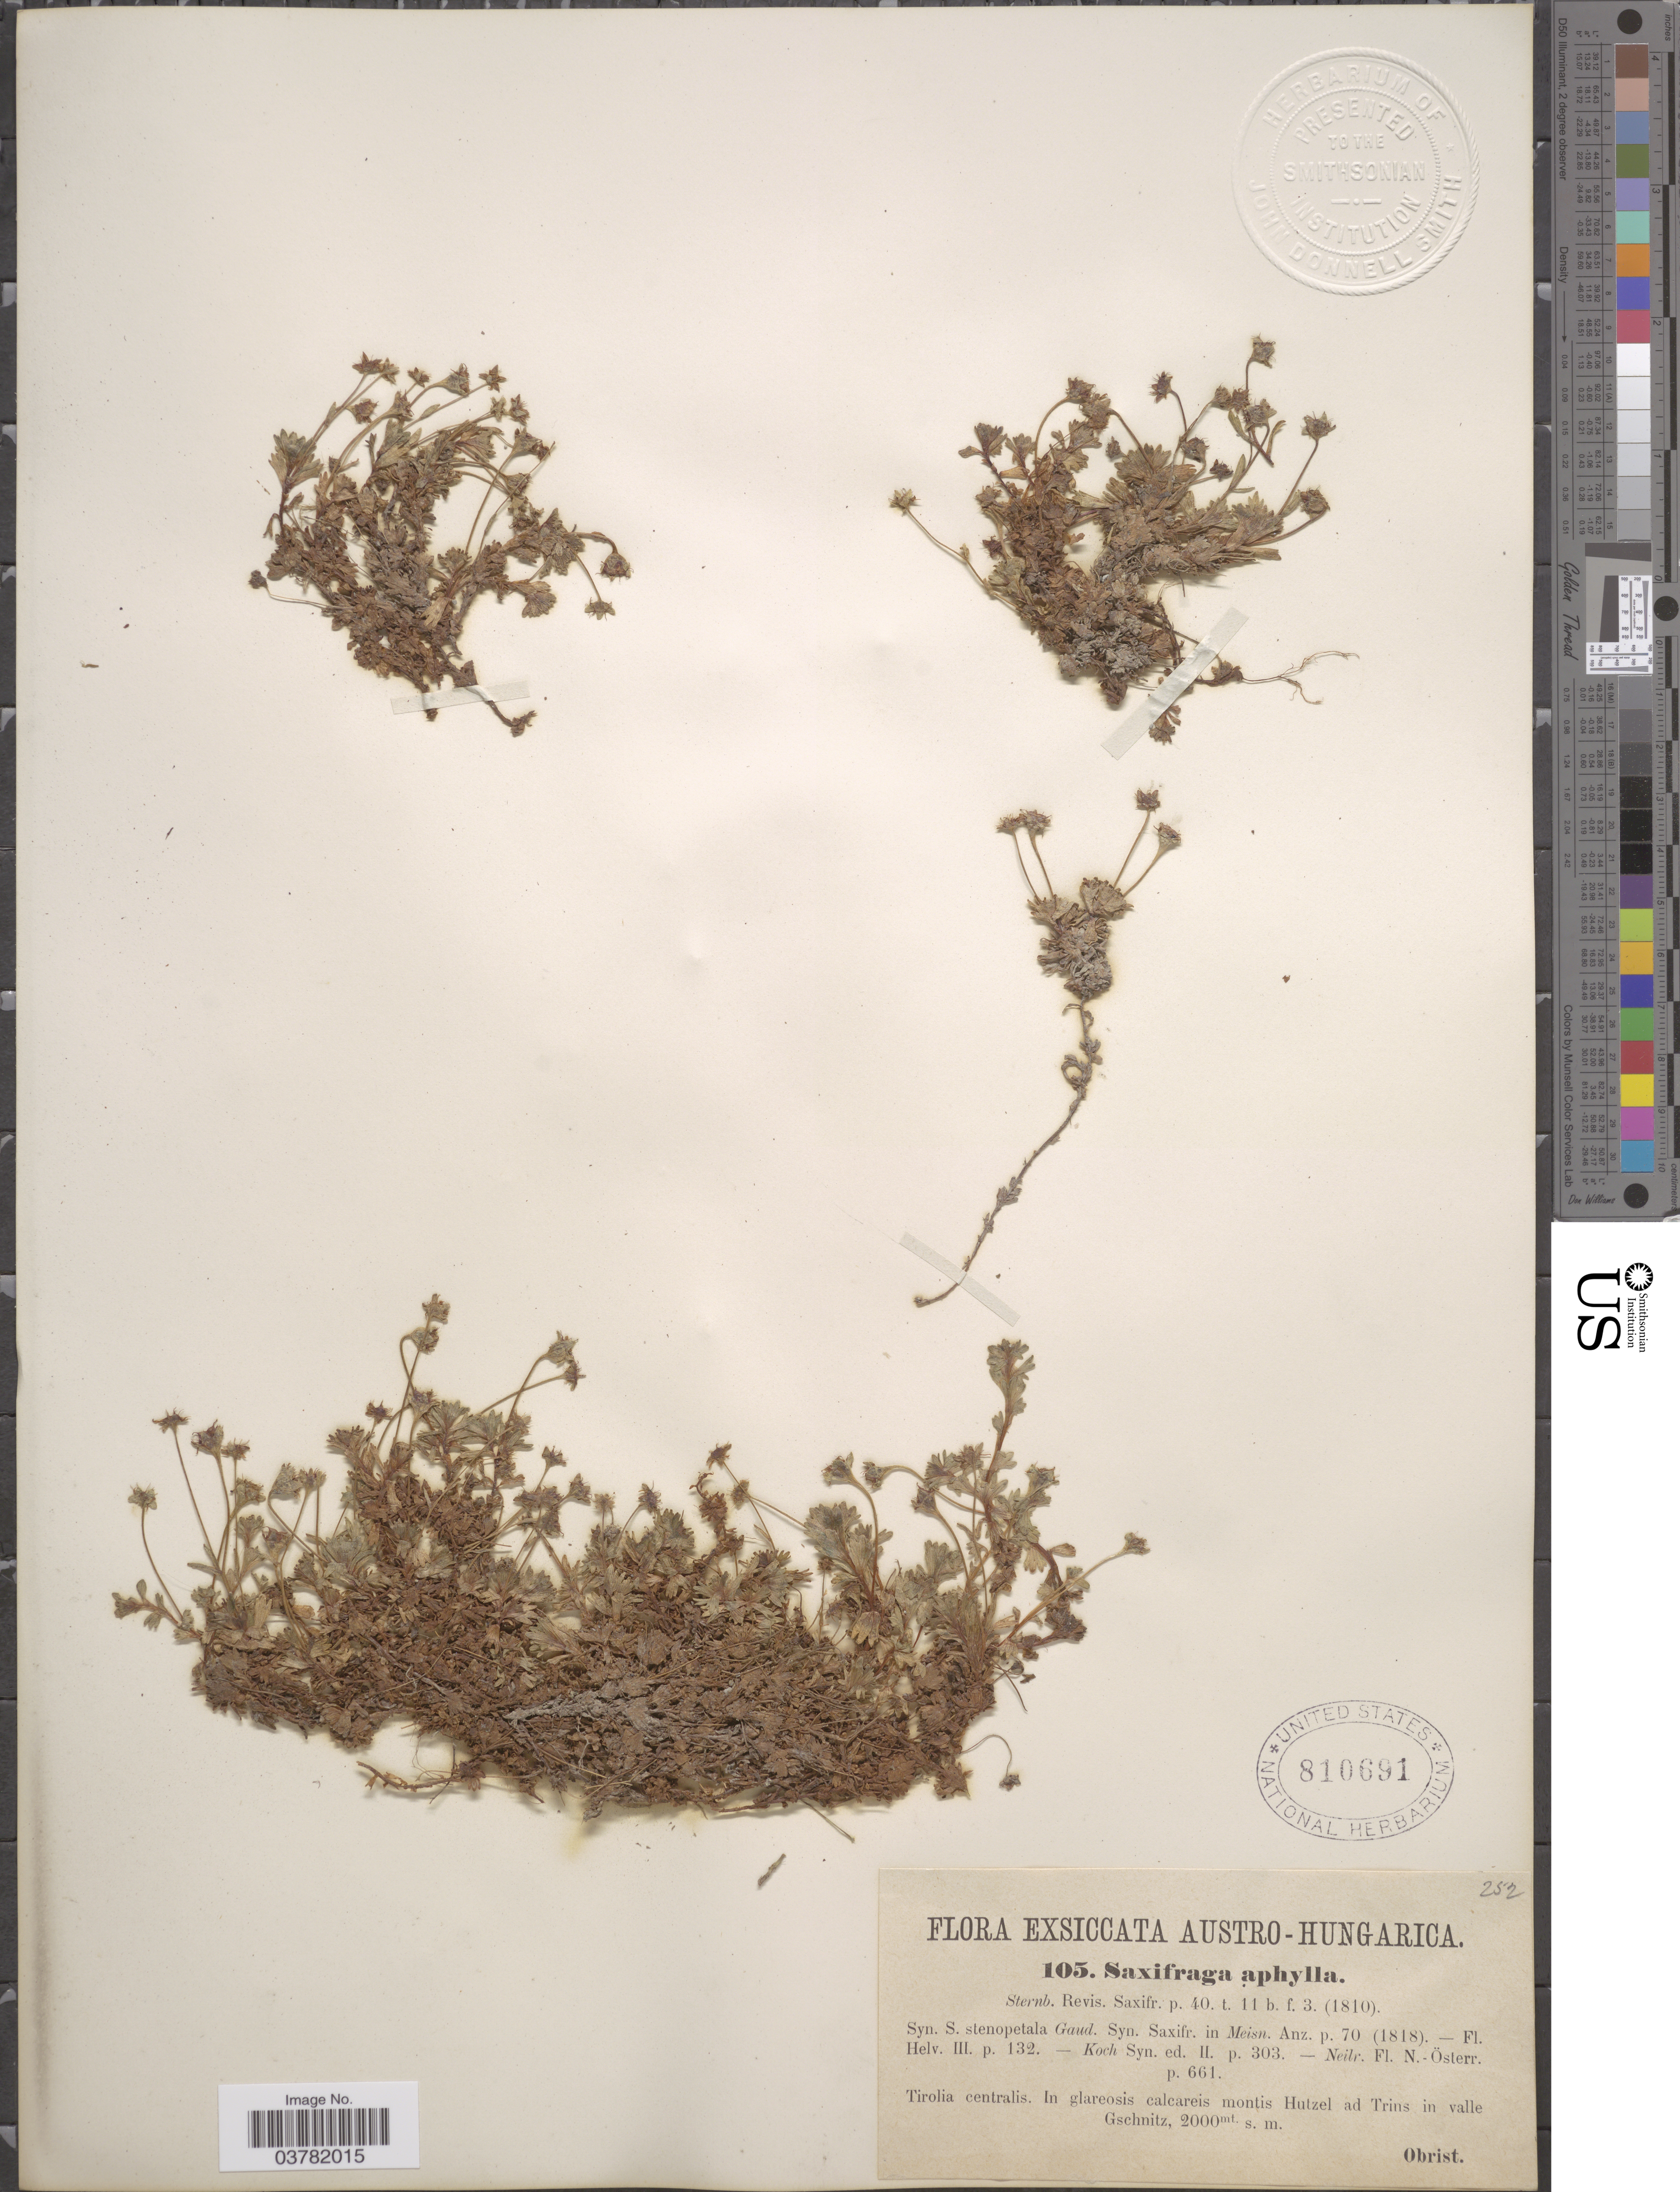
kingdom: Plantae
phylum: Tracheophyta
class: Magnoliopsida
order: Saxifragales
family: Saxifragaceae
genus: Saxifraga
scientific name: Saxifraga aphylla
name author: Sternb.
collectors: -. Obrist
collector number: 105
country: Austria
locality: Austro-Hungarica. Tirolia centralis. In galreosis calcareis montis Hutzel ad Trins in valle Gschnitz.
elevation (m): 2000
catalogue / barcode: US 810691